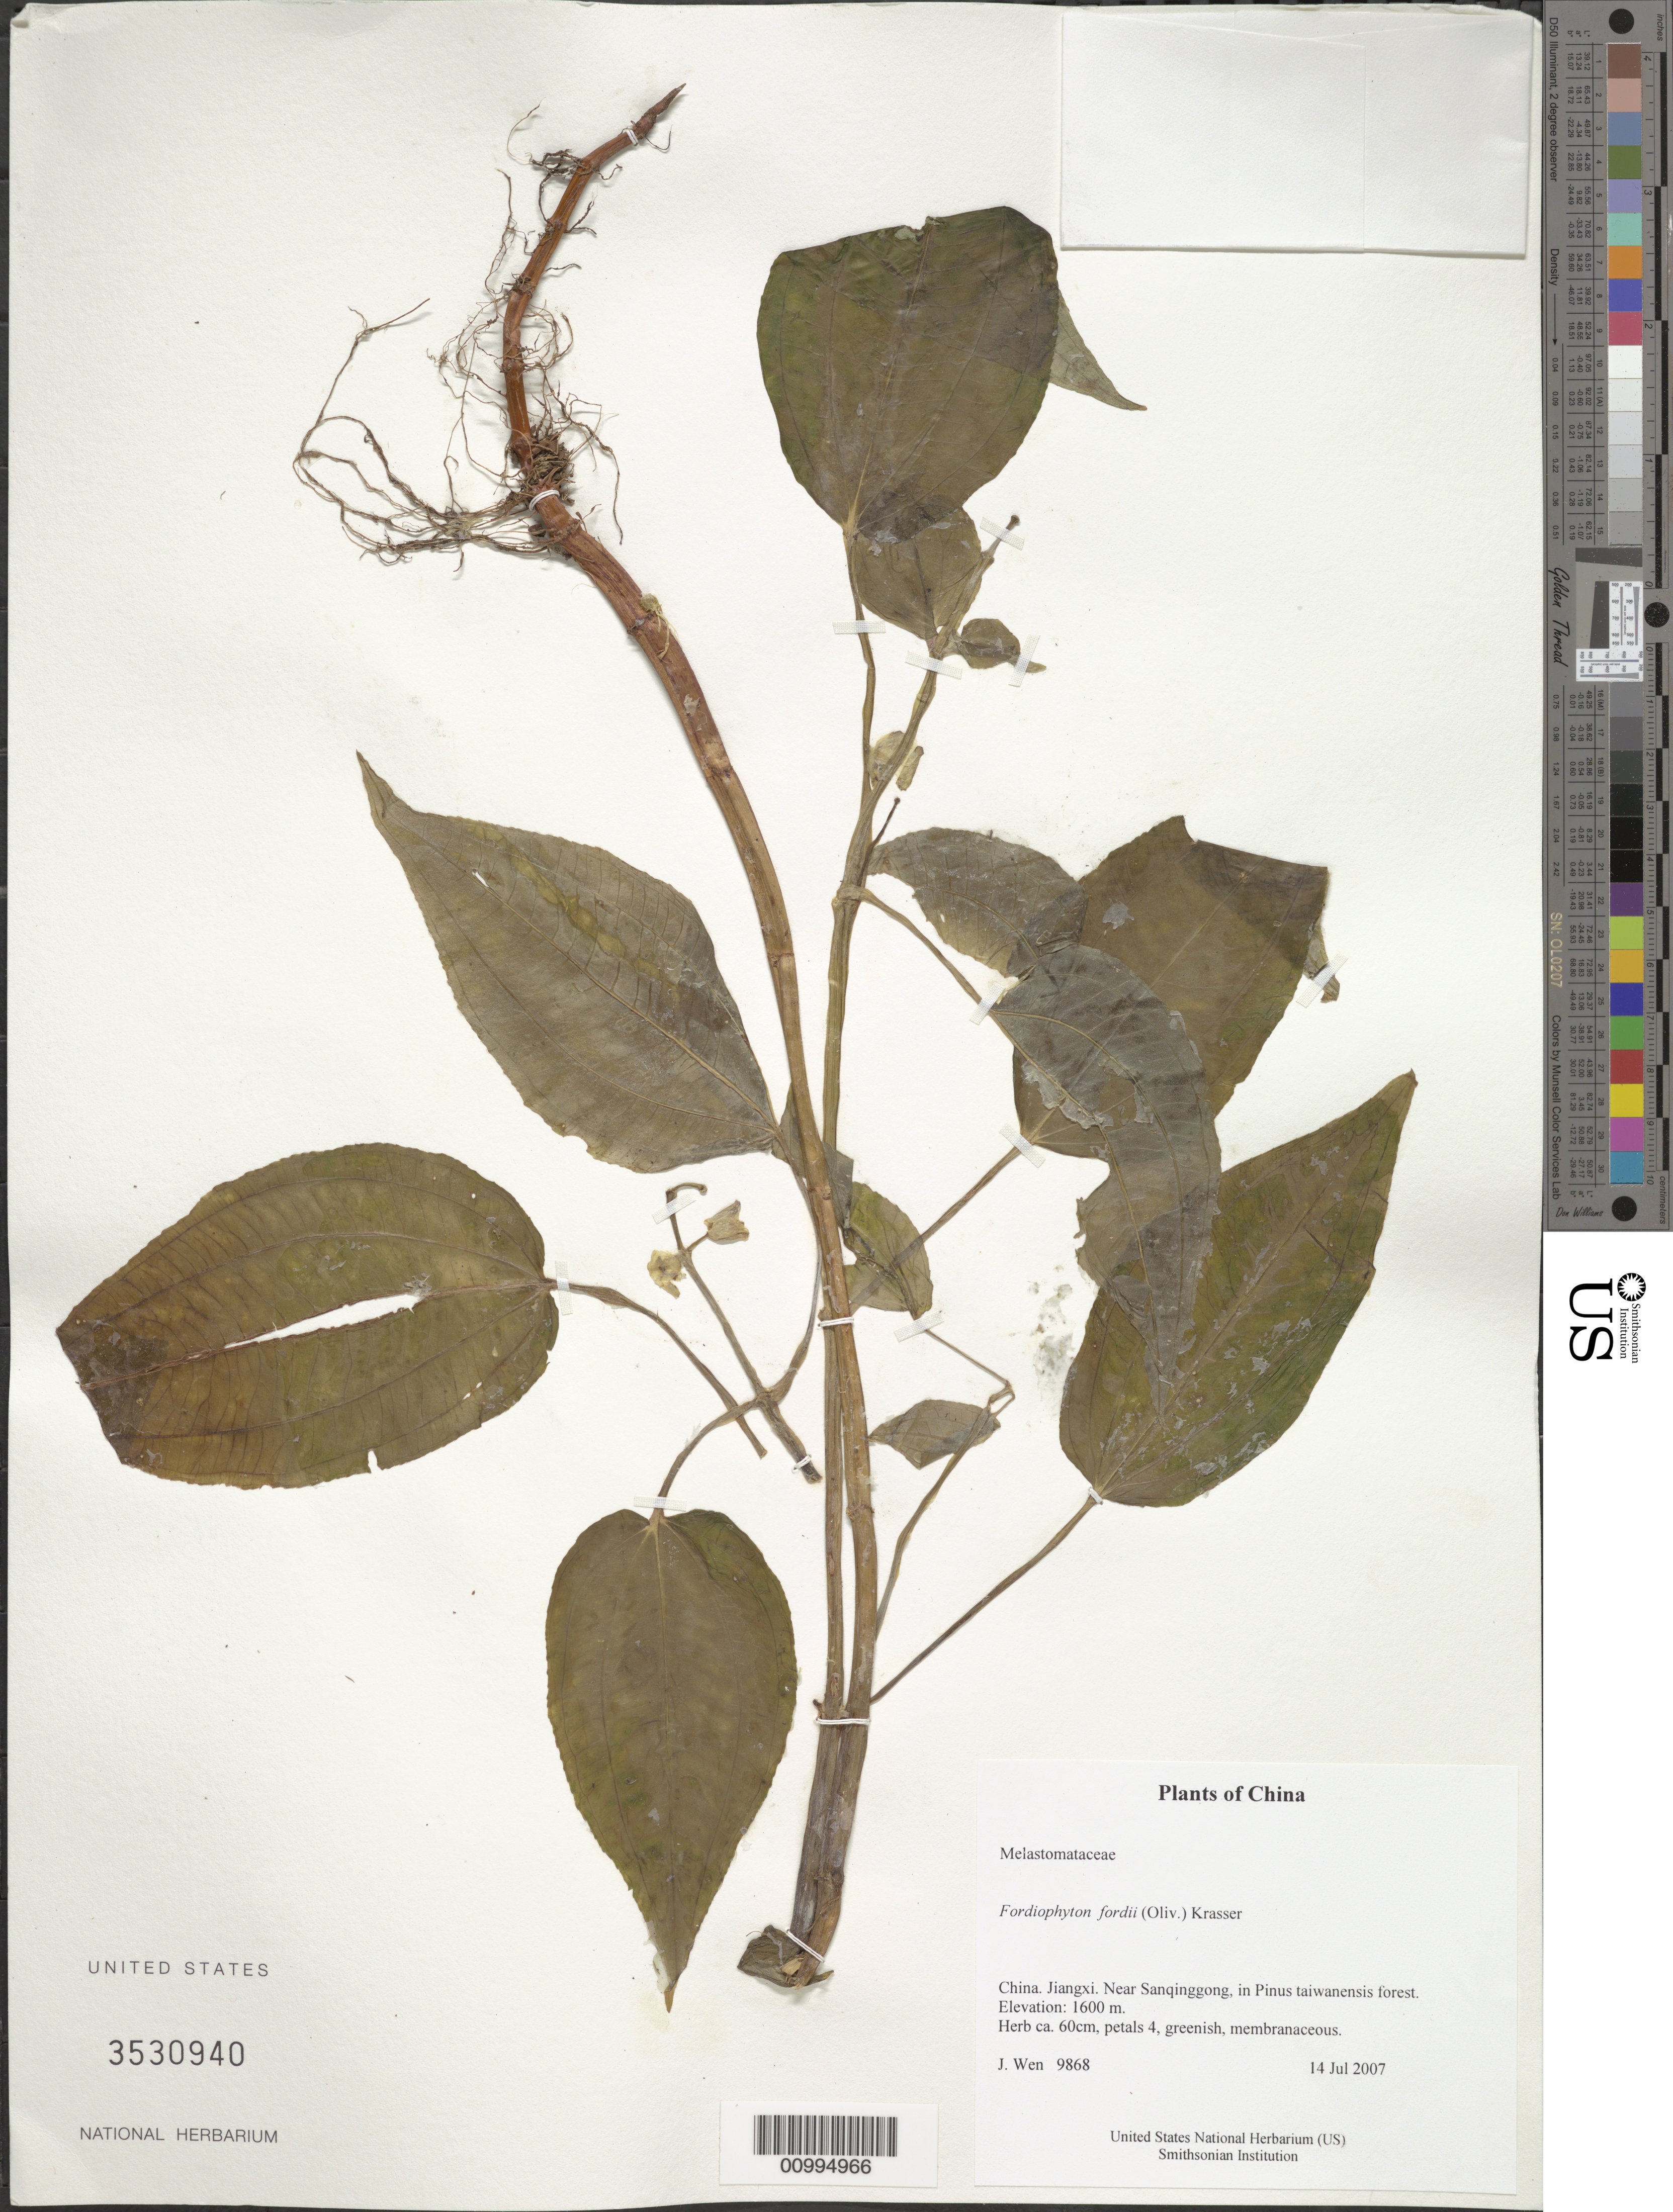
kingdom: Plantae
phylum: Tracheophyta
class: Magnoliopsida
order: Myrtales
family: Melastomataceae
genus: Fordiophyton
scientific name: Fordiophyton fordii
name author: (Oliv.) Krasser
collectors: J. Wen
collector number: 9868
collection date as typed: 14 Jul 2007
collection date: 2007-07-14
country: China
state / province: Jiangxi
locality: Near Sanqinggong, in Pinus taiwanensis forest.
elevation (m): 1600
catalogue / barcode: US 3530940